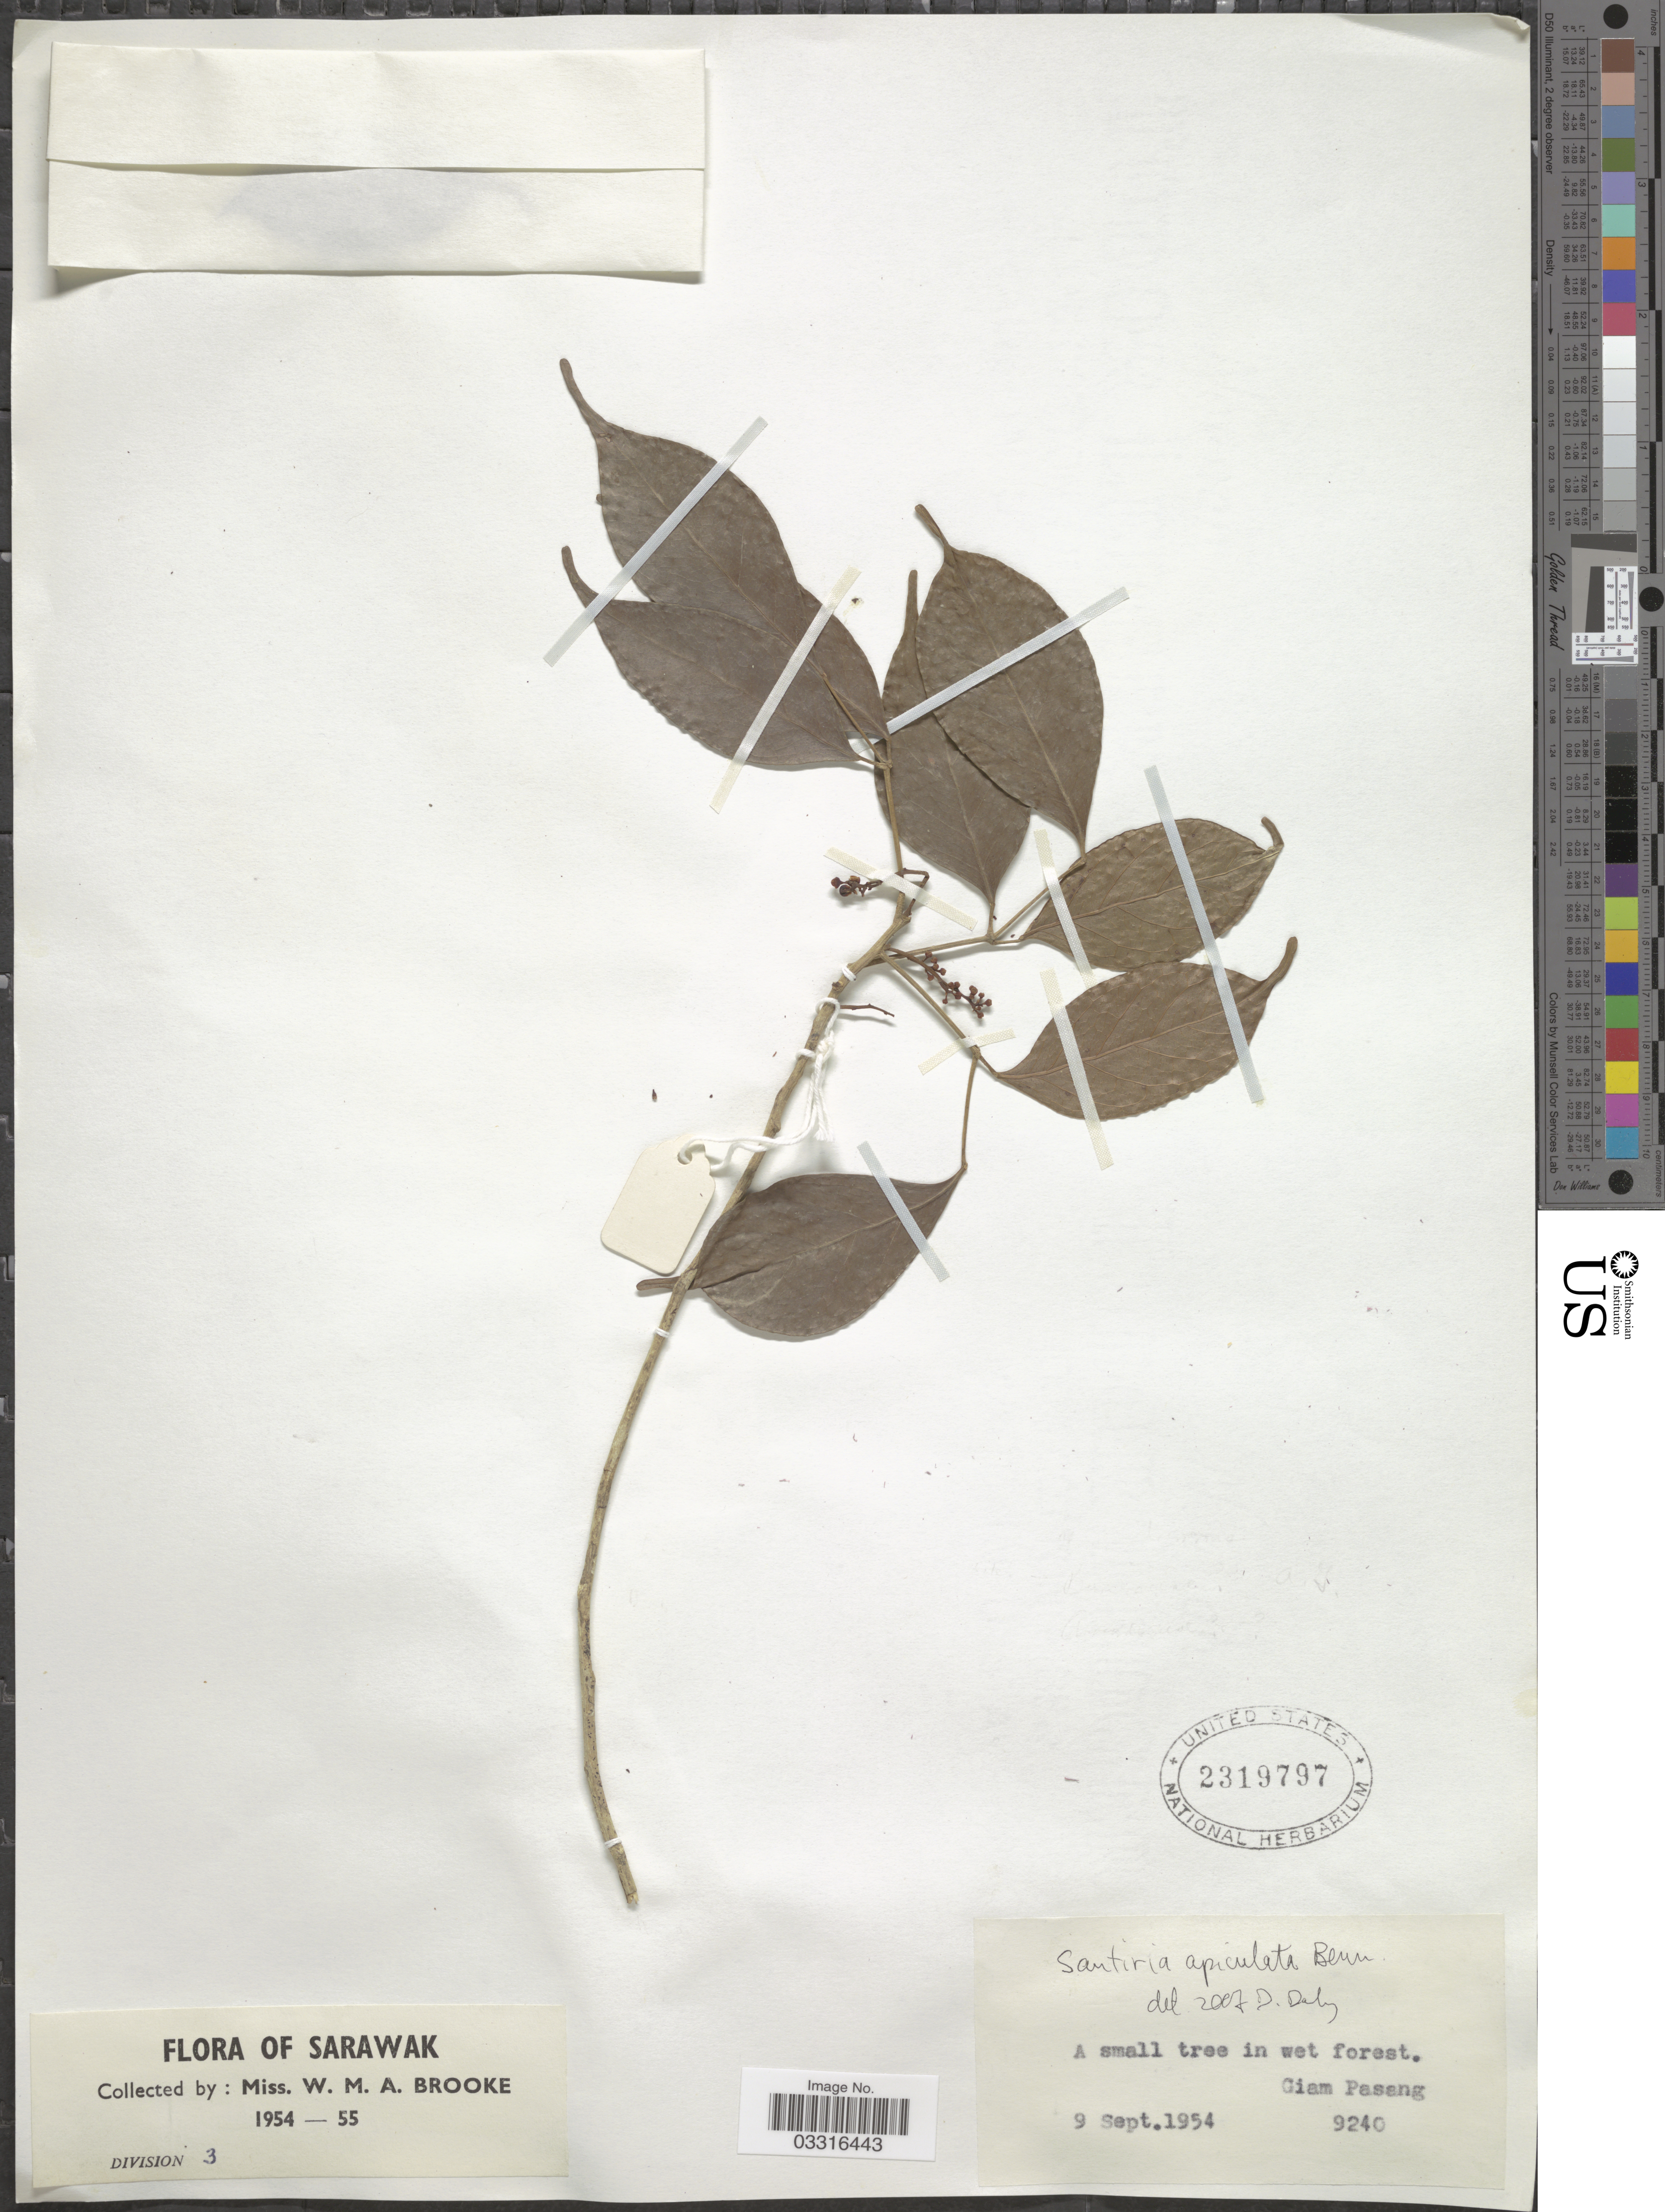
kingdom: Plantae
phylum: Tracheophyta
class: Magnoliopsida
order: Sapindales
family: Burseraceae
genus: Santiria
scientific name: Santiria apiculata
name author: A.W. Benn.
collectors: W. Brooke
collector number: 9240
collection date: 1954-09-09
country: Malaysia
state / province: Sarawak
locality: Ciam Paseng.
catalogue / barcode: US 2319797